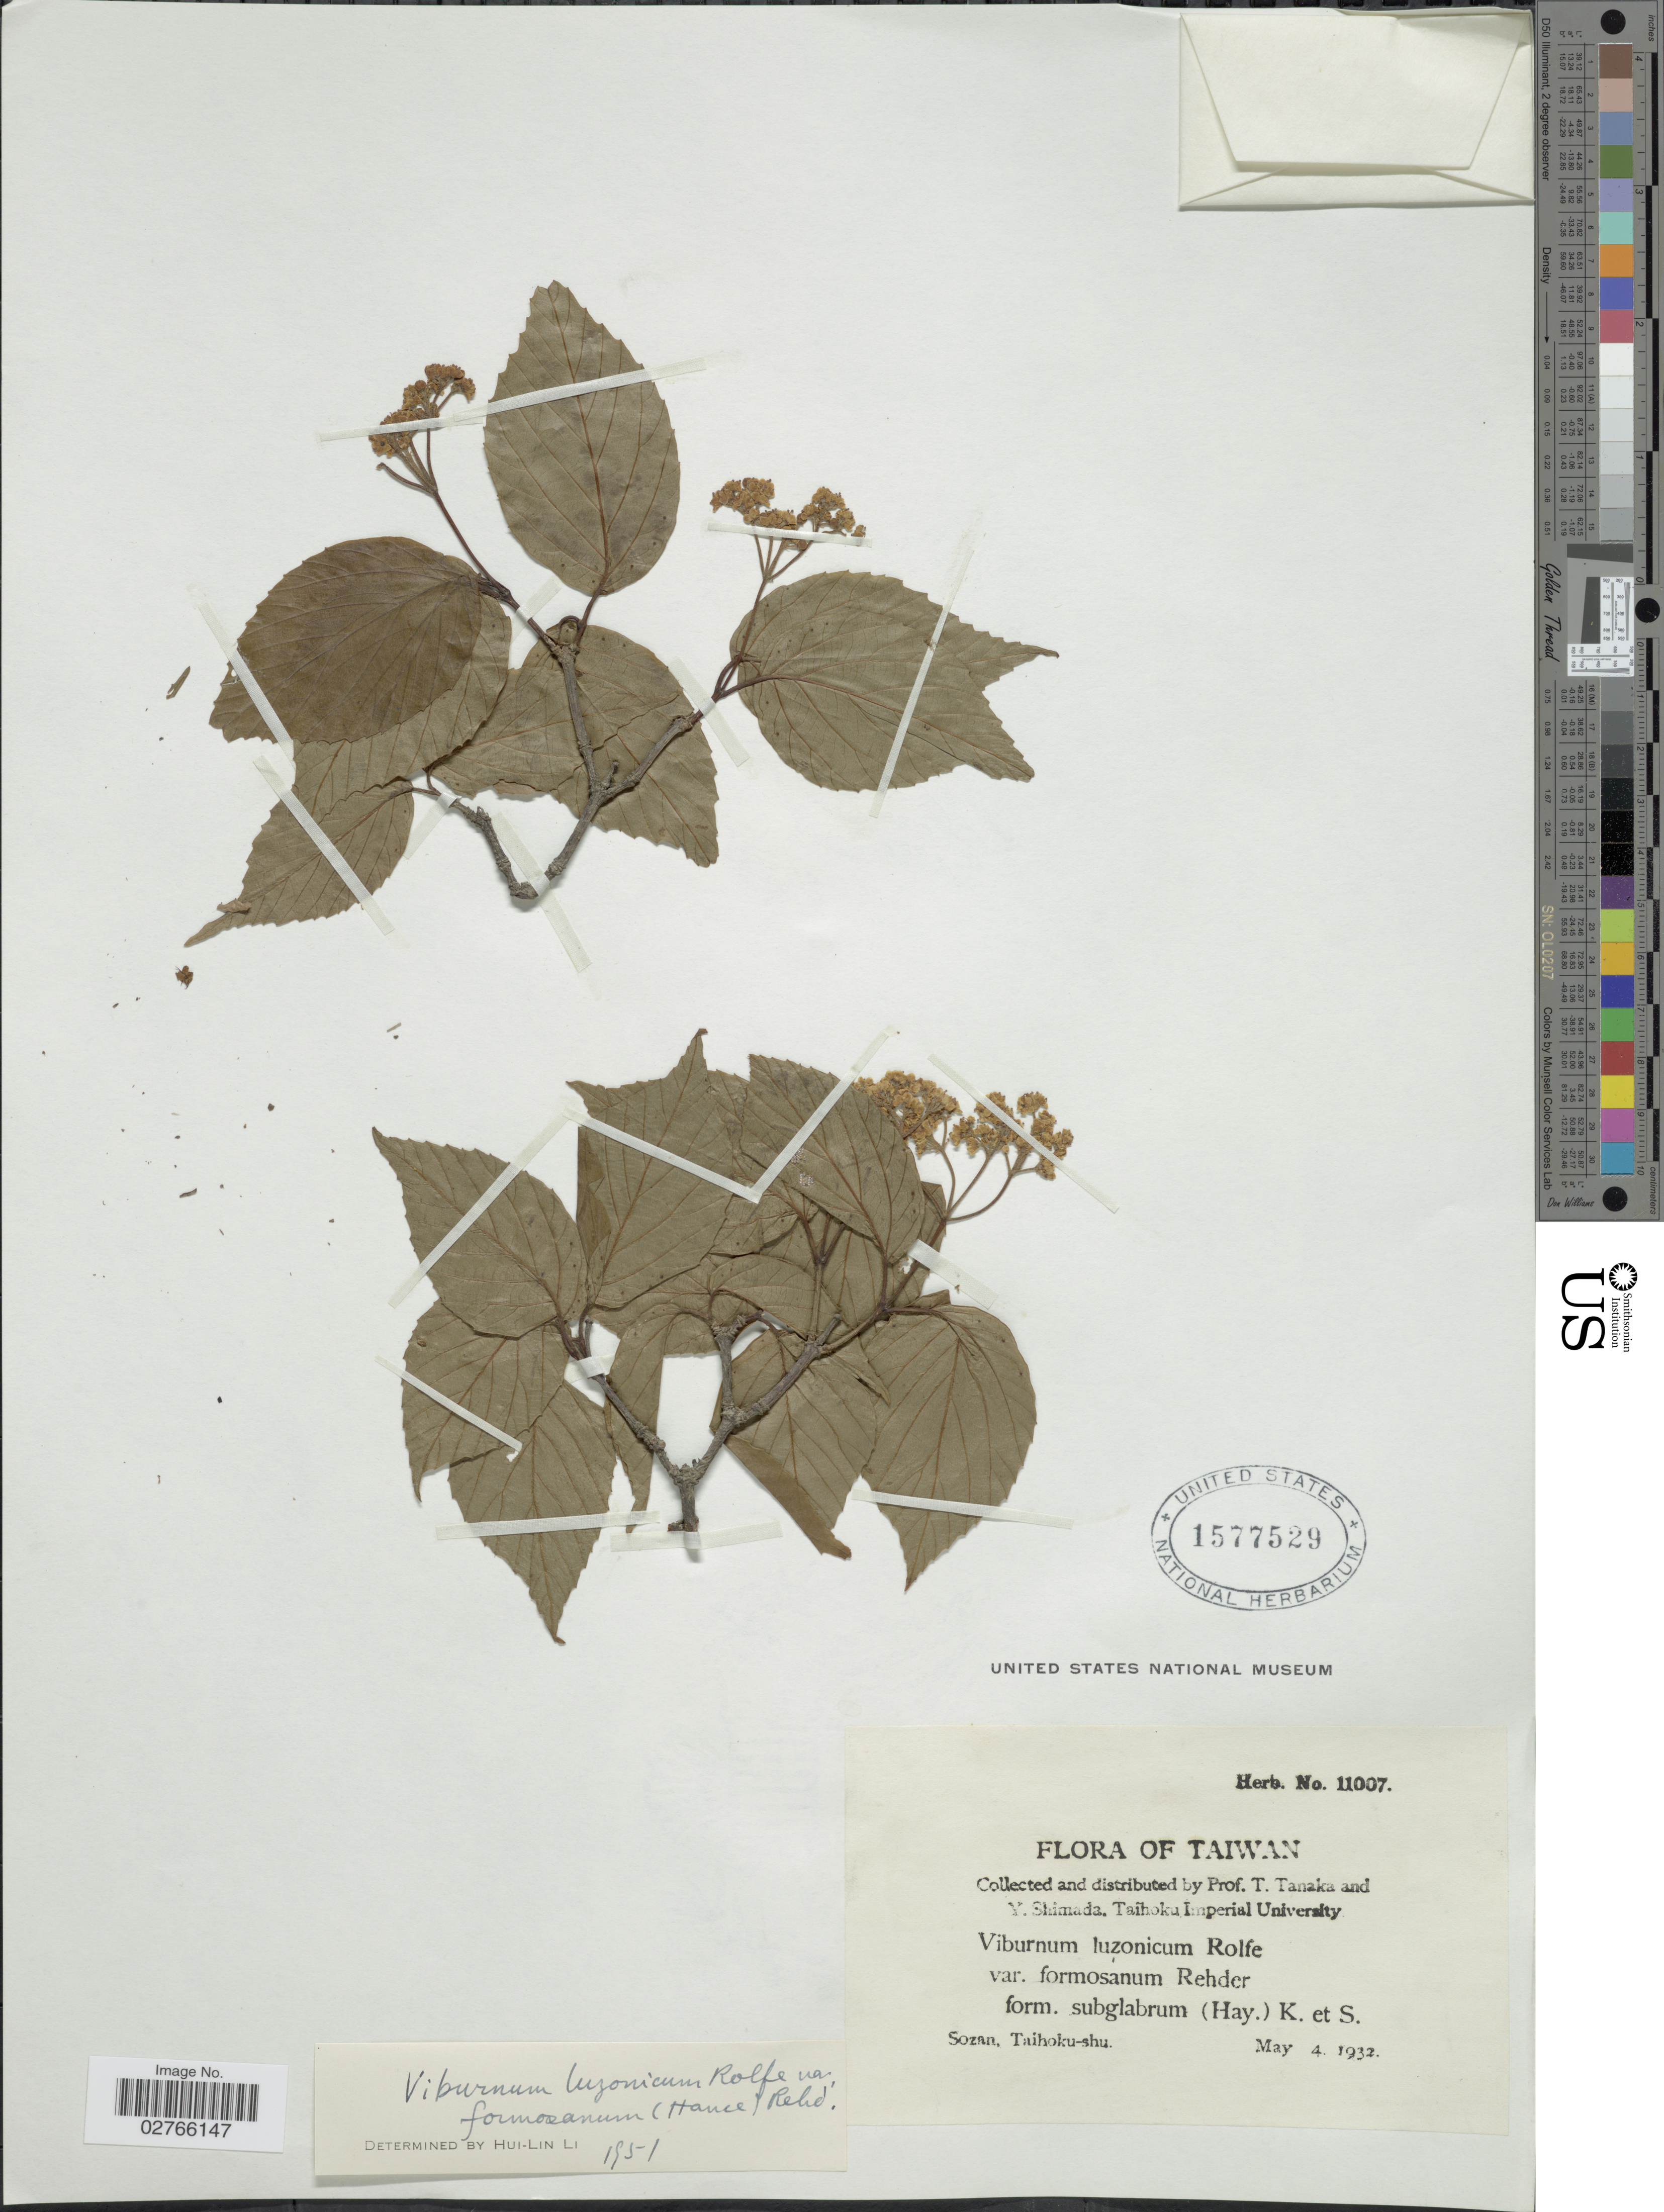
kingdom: Plantae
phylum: Tracheophyta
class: Magnoliopsida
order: Dipsacales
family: Viburnaceae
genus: Viburnum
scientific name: Viburnum formosanum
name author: (Hance) Hayata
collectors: T. Tanaka & Y. Shimada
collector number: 11007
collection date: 1932-05-04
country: Taiwan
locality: Sozan, Taihoku-shu.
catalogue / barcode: US 1577529